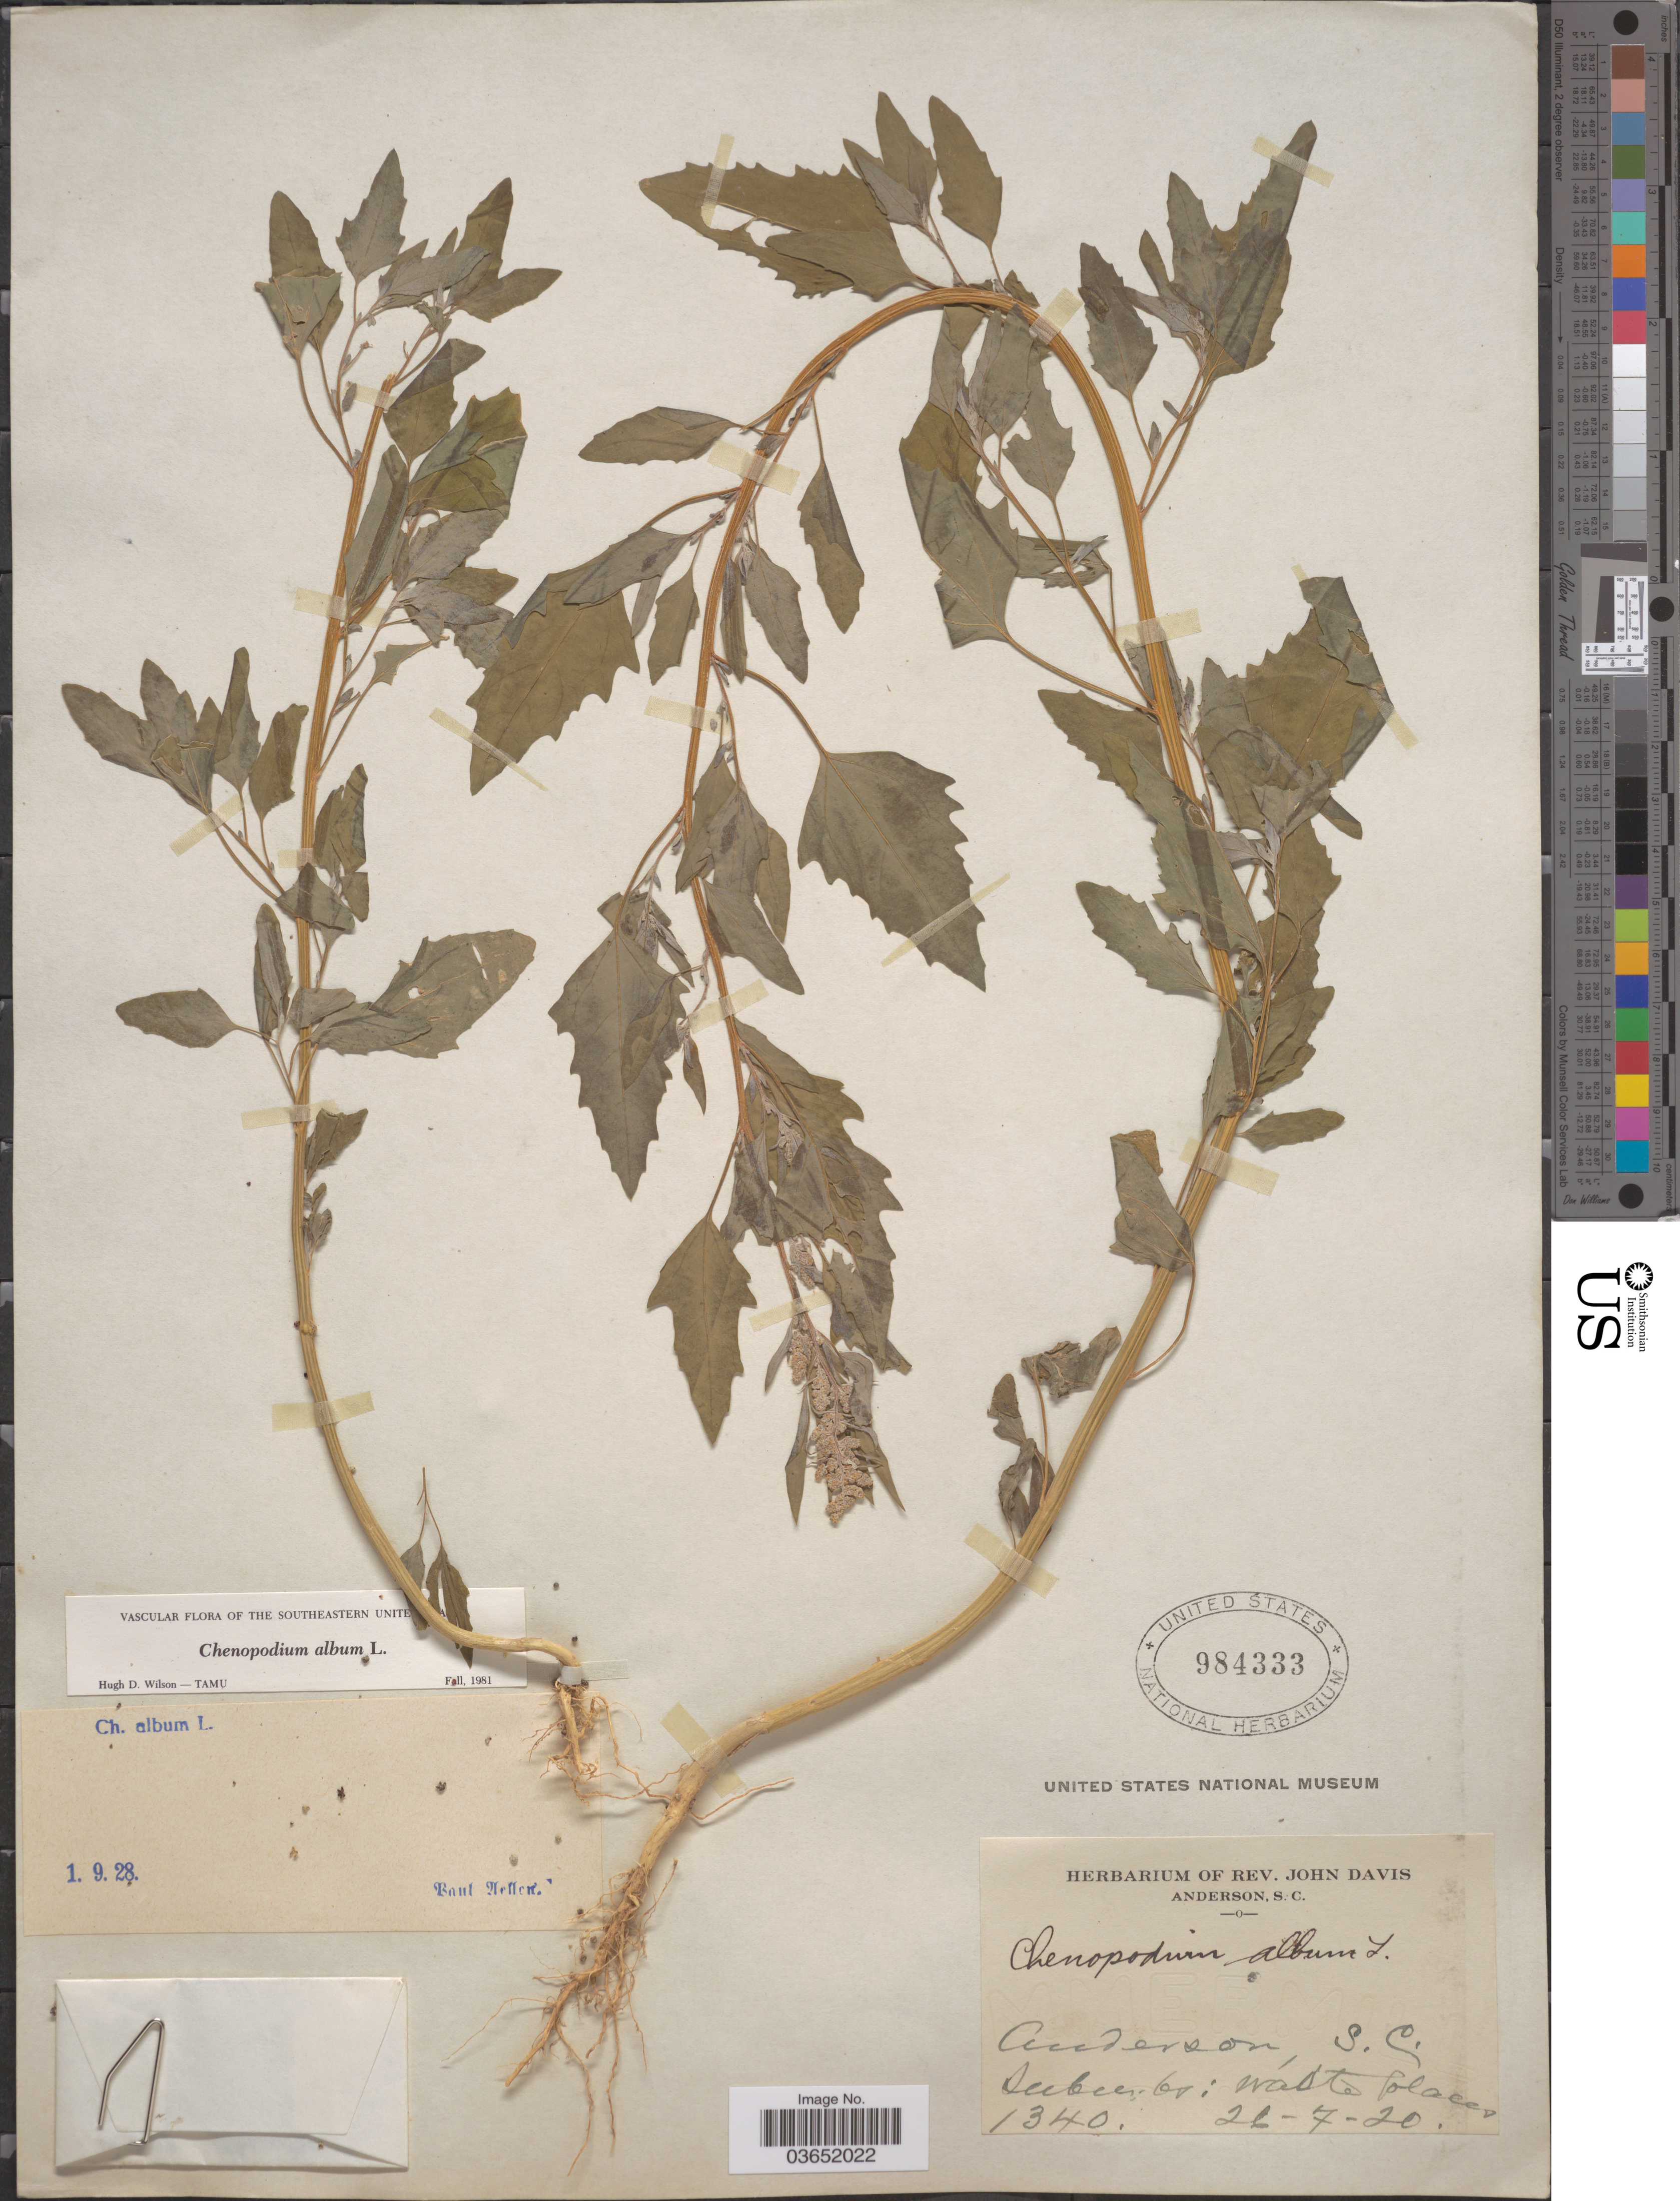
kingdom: Plantae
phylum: Tracheophyta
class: Magnoliopsida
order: Caryophyllales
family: Amaranthaceae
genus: Chenopodium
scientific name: Chenopodium album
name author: L.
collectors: ex herb. Rev. John Davis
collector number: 1340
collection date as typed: Transcribed d/m/y: 26/7/20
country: United States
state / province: South Carolina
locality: Anderson. Suburbs: waste places.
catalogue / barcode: US 984333